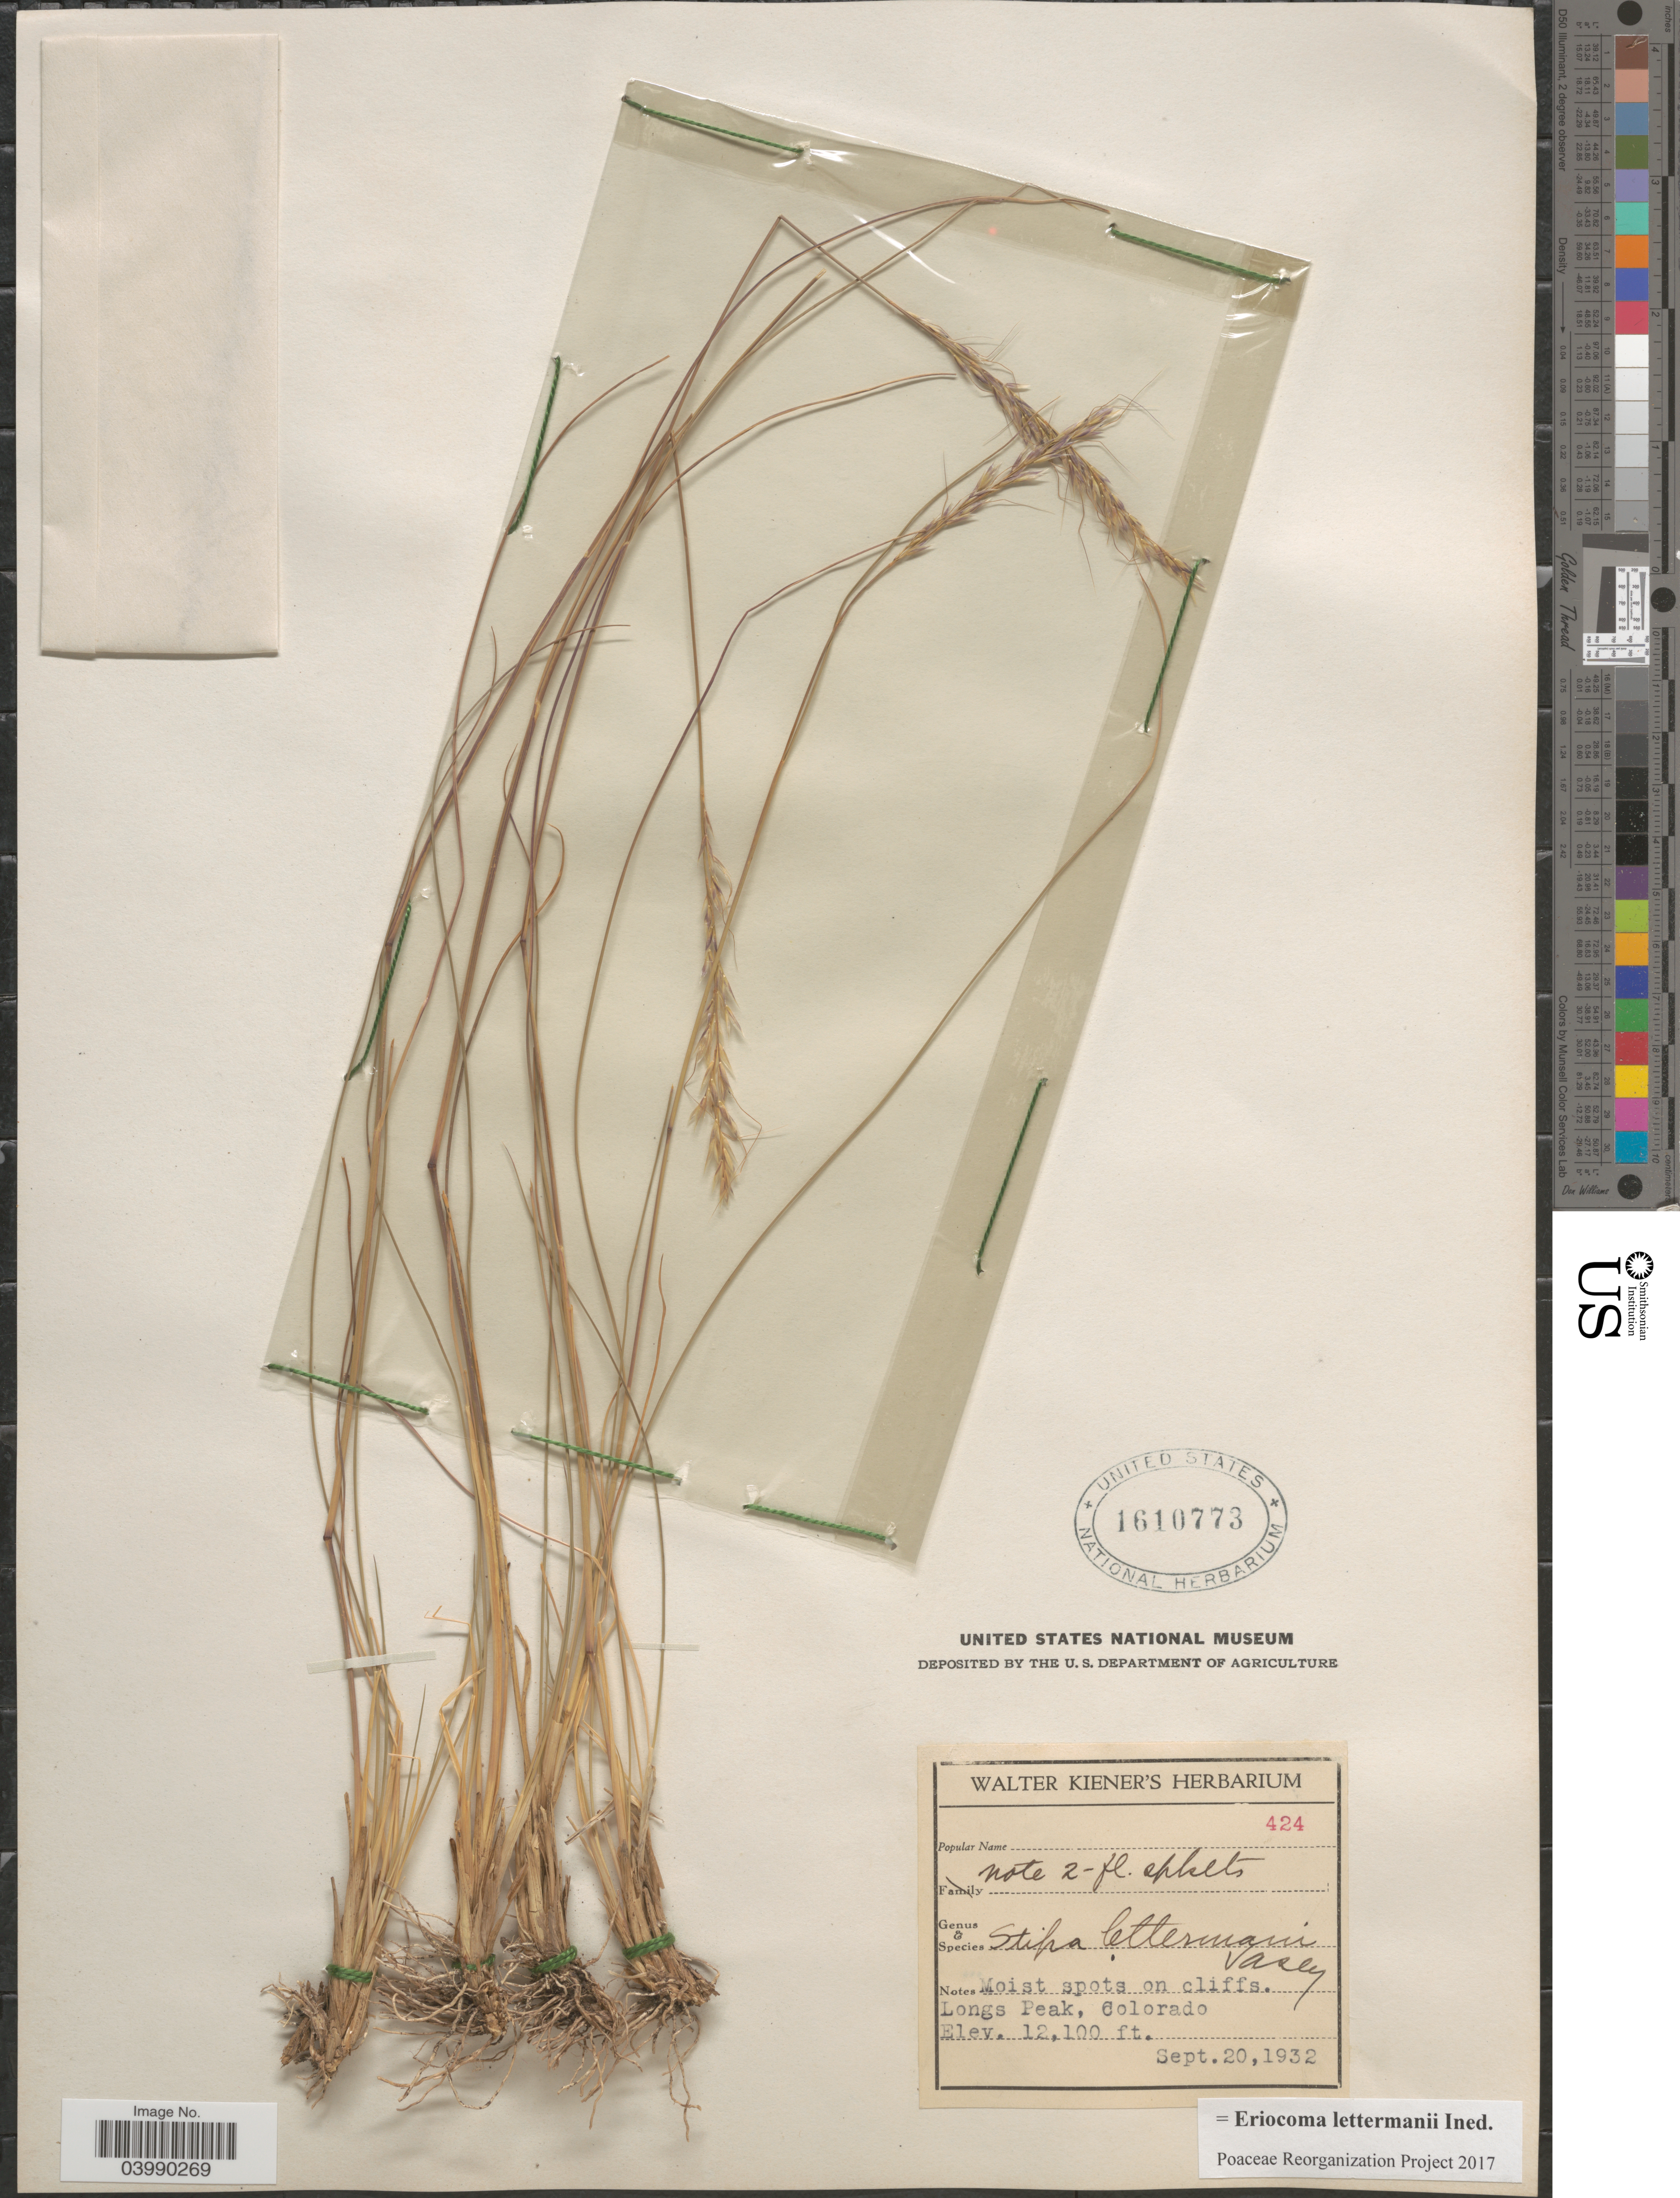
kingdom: Plantae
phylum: Tracheophyta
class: Liliopsida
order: Poales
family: Poaceae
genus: Eriocoma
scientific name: Eriocoma lettermanii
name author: (Vasey) Romasch.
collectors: ex herb. W. Kiener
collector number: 424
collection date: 1932-09-20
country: United States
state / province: Colorado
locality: Longs Peak.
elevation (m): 3688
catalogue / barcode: US 1610773